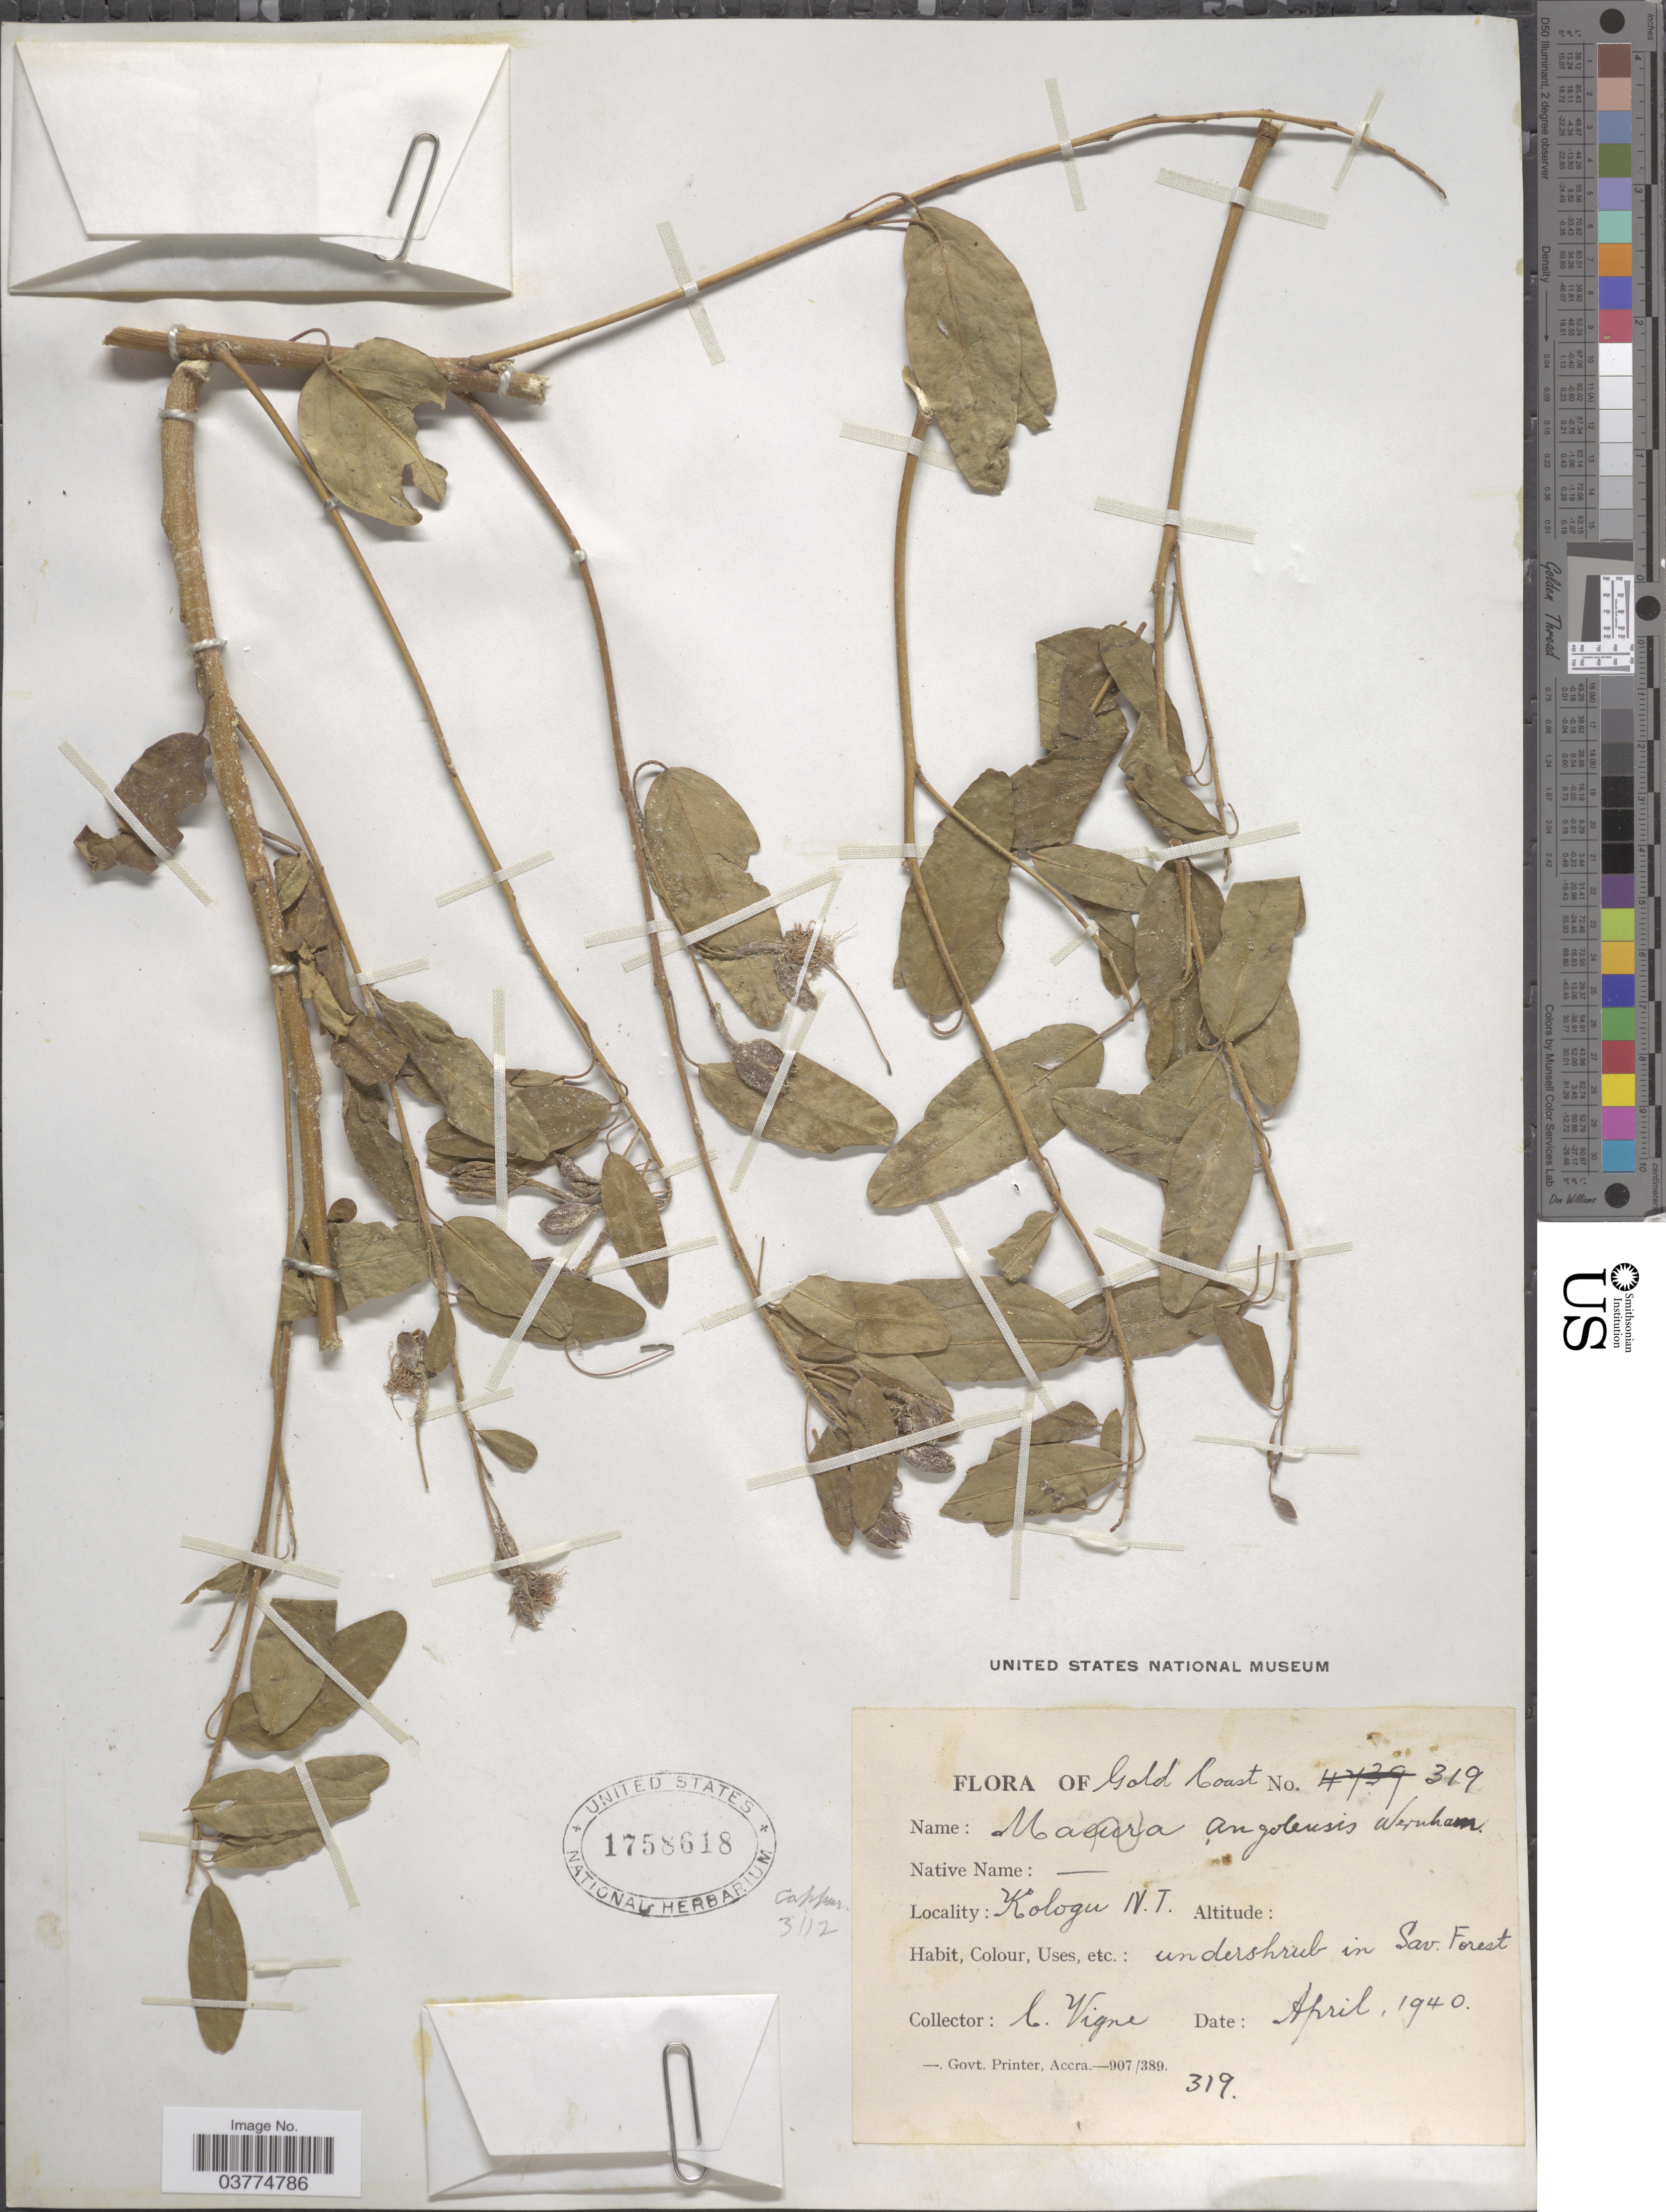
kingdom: Plantae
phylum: Tracheophyta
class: Magnoliopsida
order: Brassicales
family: Capparaceae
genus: Maerua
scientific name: Maerua angolensis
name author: DC.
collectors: C. Vigne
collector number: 319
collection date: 1940-04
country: Ghana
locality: Gold Coast. Kologu N.T.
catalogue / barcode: US 1758618